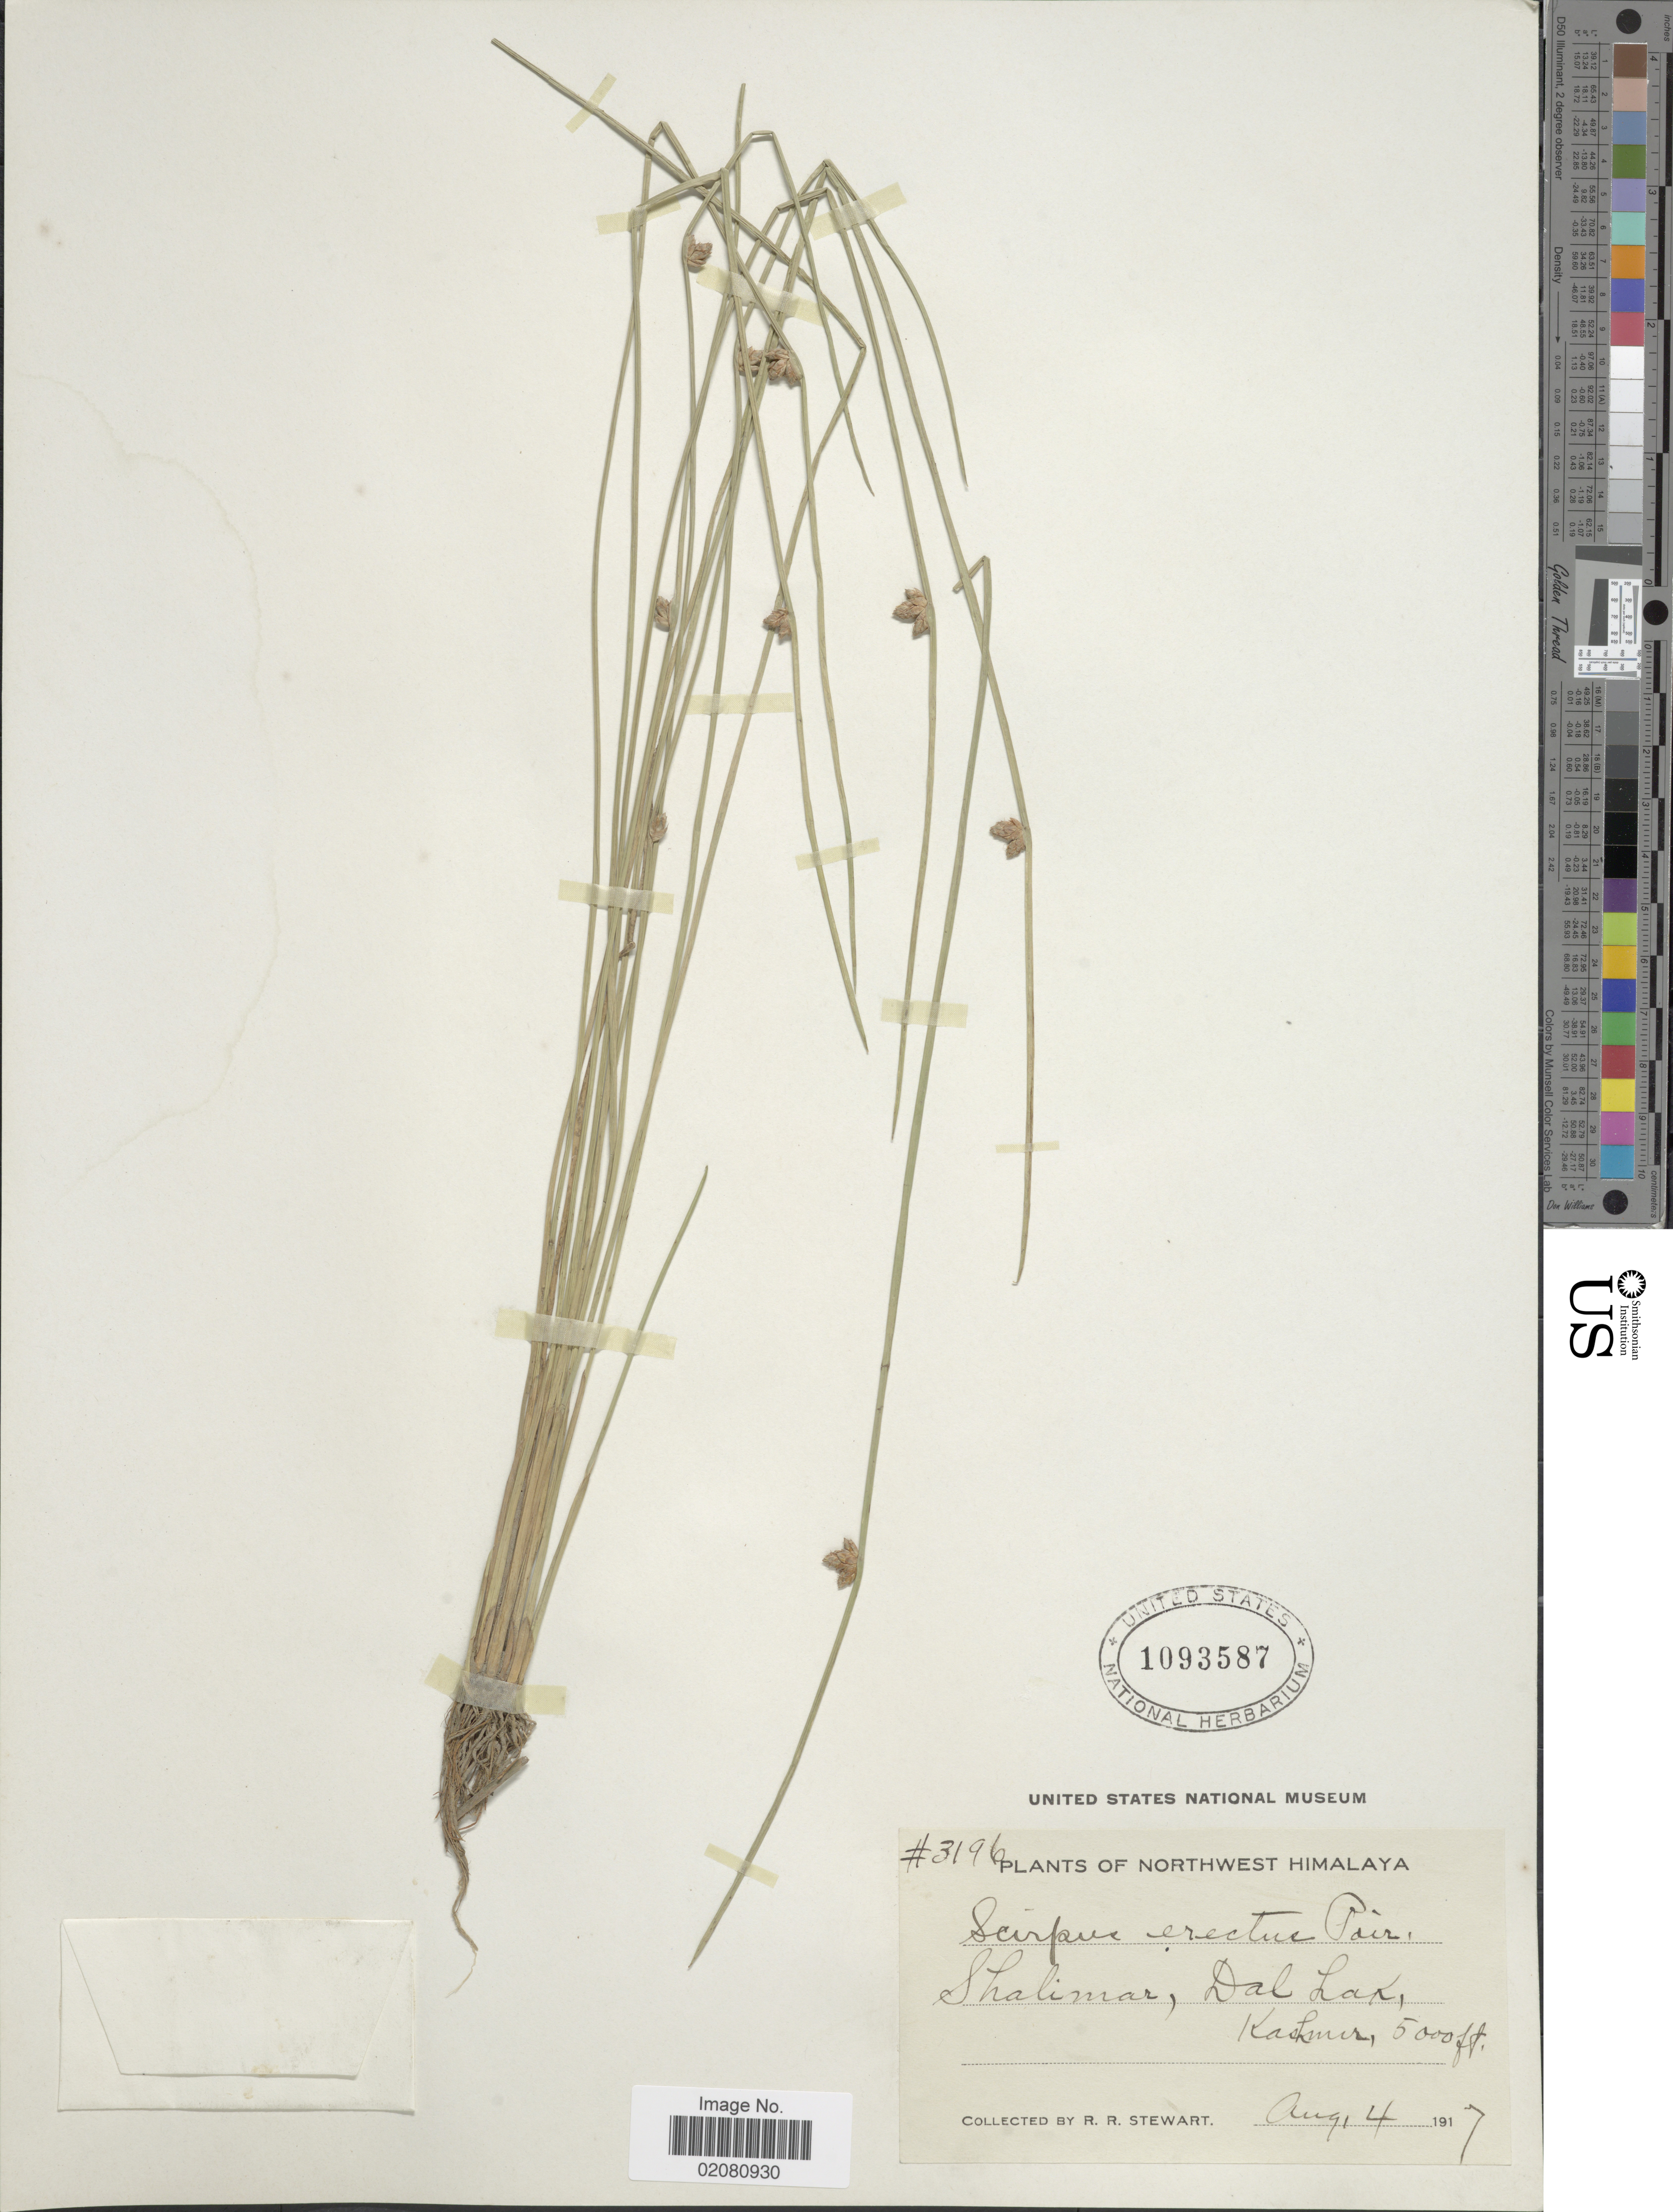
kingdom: Plantae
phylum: Tracheophyta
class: Liliopsida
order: Poales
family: Cyperaceae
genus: Schoenoplectus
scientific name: Schoenoplectus juncoides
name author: (Roxb.) Palla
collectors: R. R. Stewart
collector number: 3196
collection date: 1917-08-04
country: India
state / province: Jammu and Kashmir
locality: Northwest Himalaya. Shalimar, Dal Lak, Kashmir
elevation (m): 1524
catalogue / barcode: US 1093587